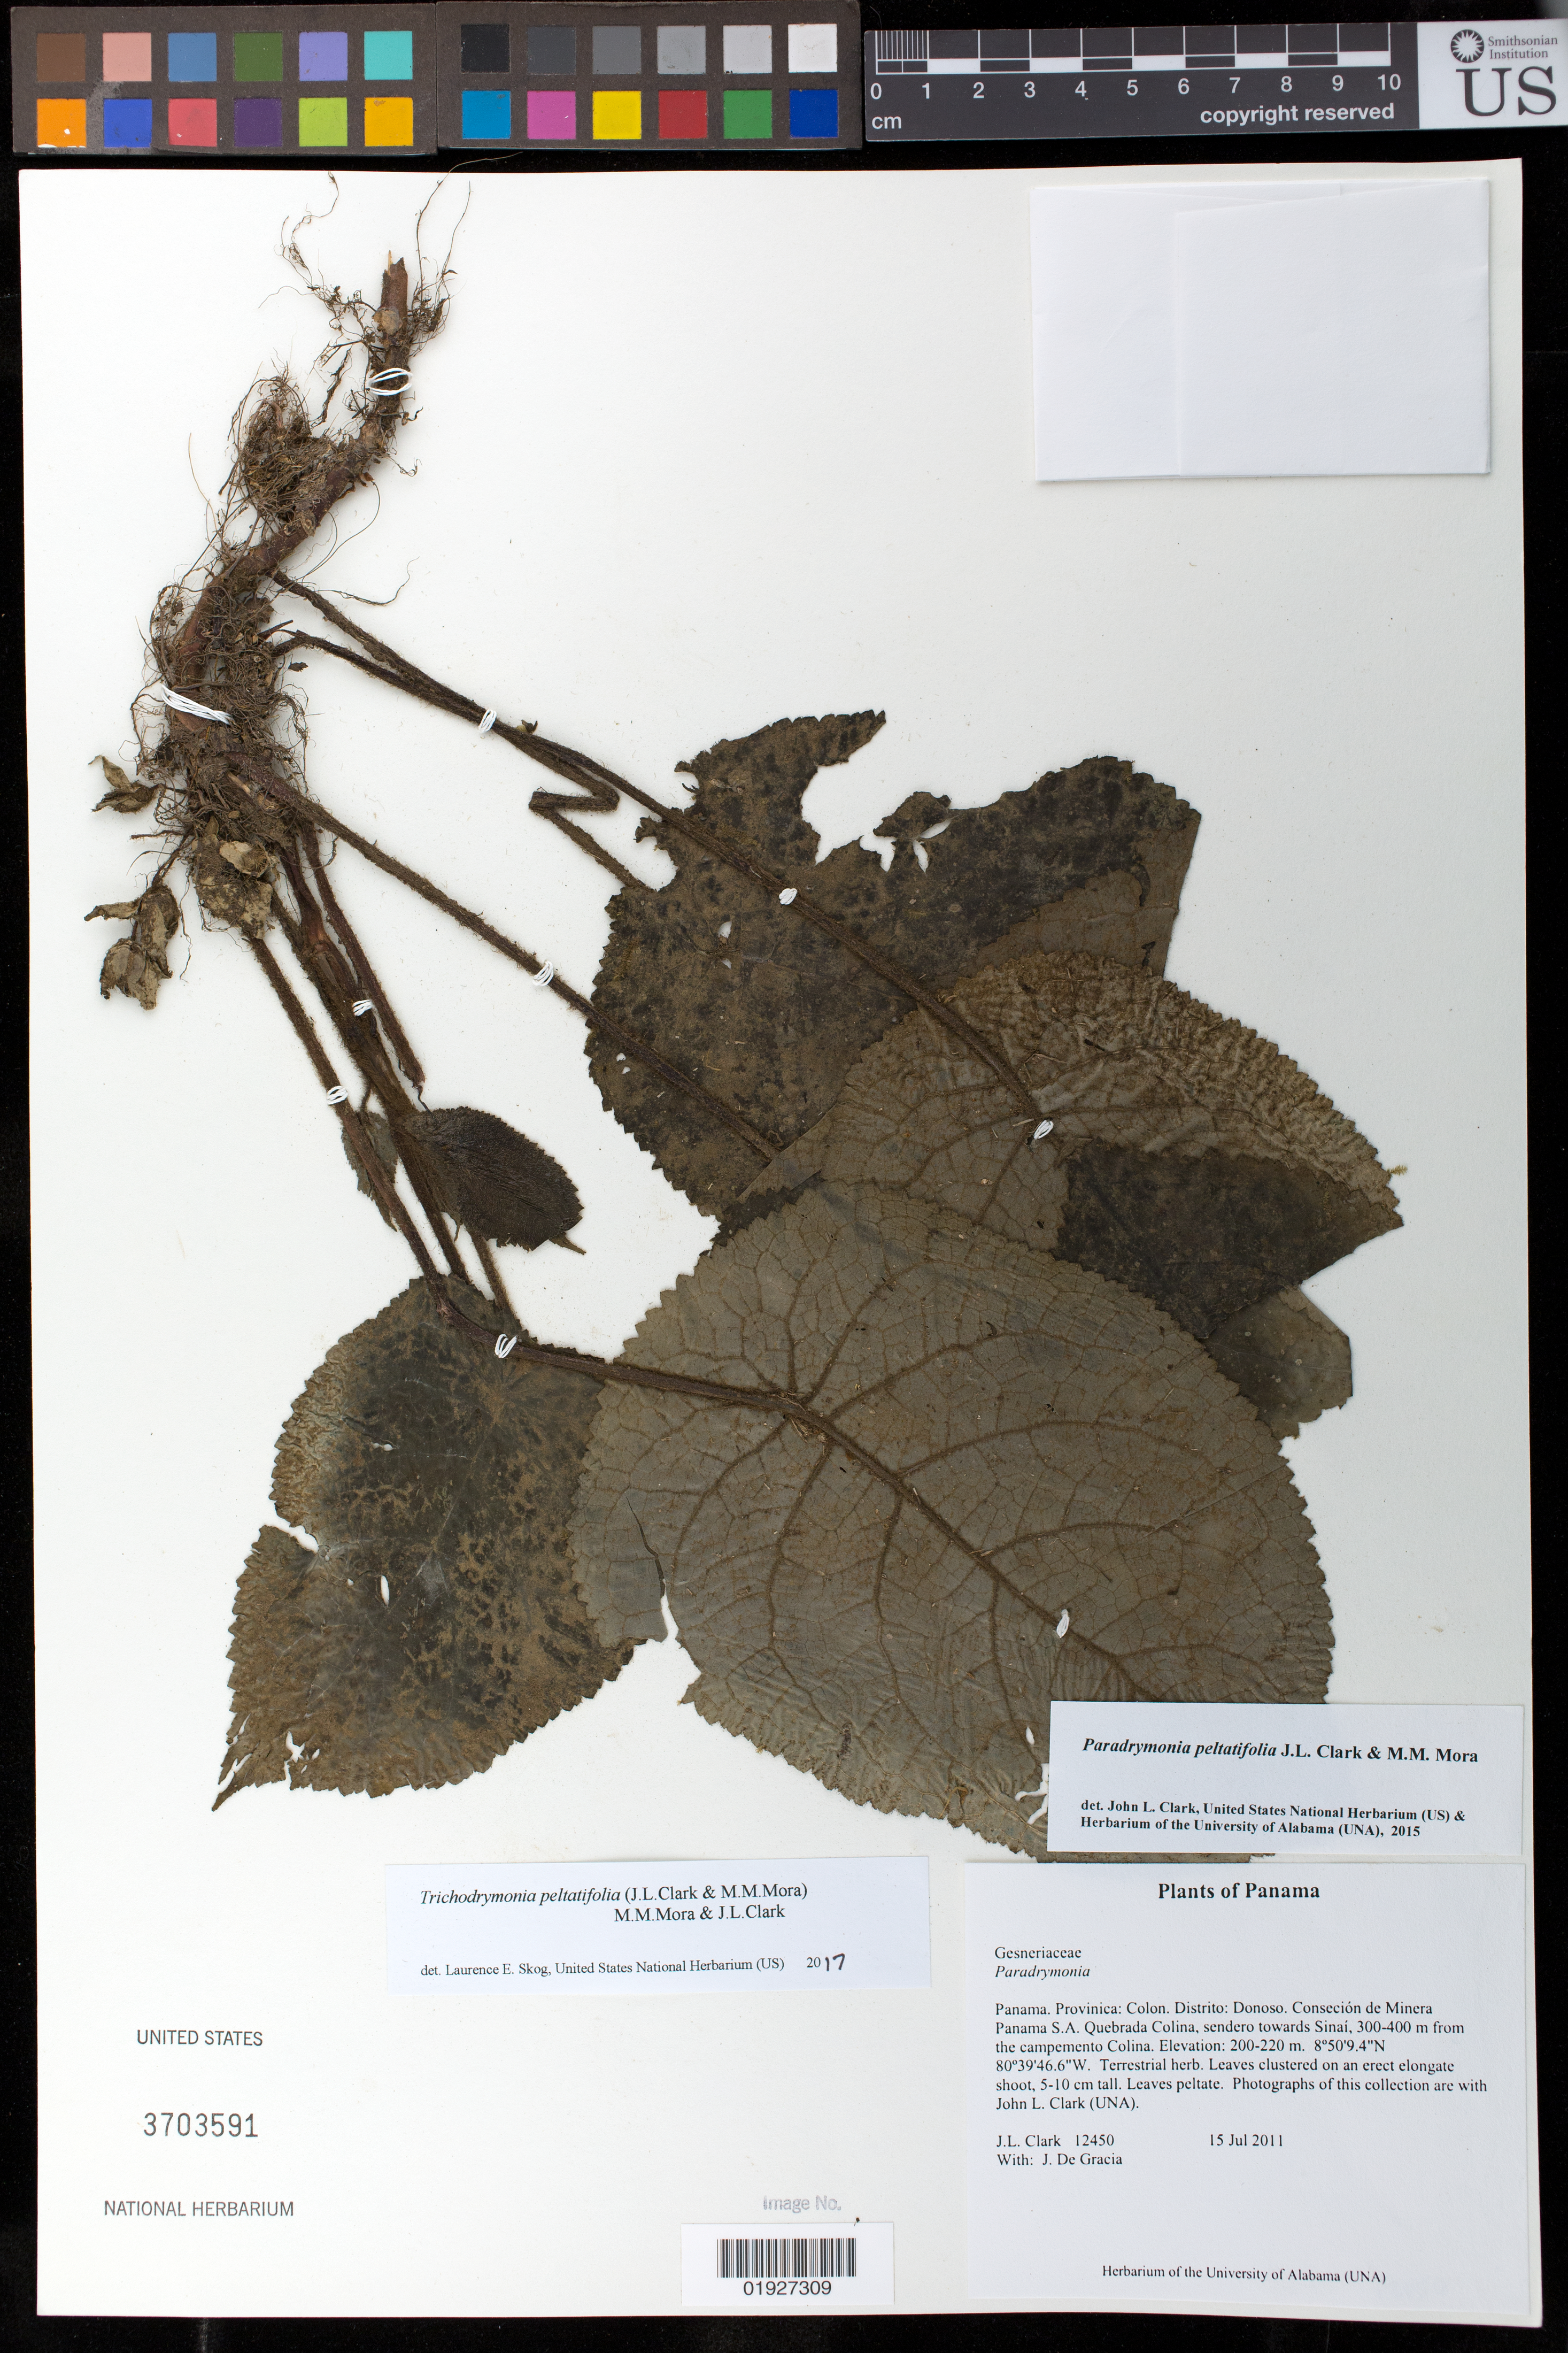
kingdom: Plantae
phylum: Tracheophyta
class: Magnoliopsida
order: Lamiales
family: Gesneriaceae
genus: Trichodrymonia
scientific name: Trichodrymonia peltatifolia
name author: (M.M. Mora & J.L. Clark) J.L. Clark & M.M. Mora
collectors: J. L. Clark & J. De Gracia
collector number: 12450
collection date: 2011-07-15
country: Panama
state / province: Colón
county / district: Donoso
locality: Conseción de Minera Panama S.A. Quebrada Colina, sendero towards Sinai, 300-400 m from the campemento Colina.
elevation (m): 200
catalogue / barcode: US 3703591